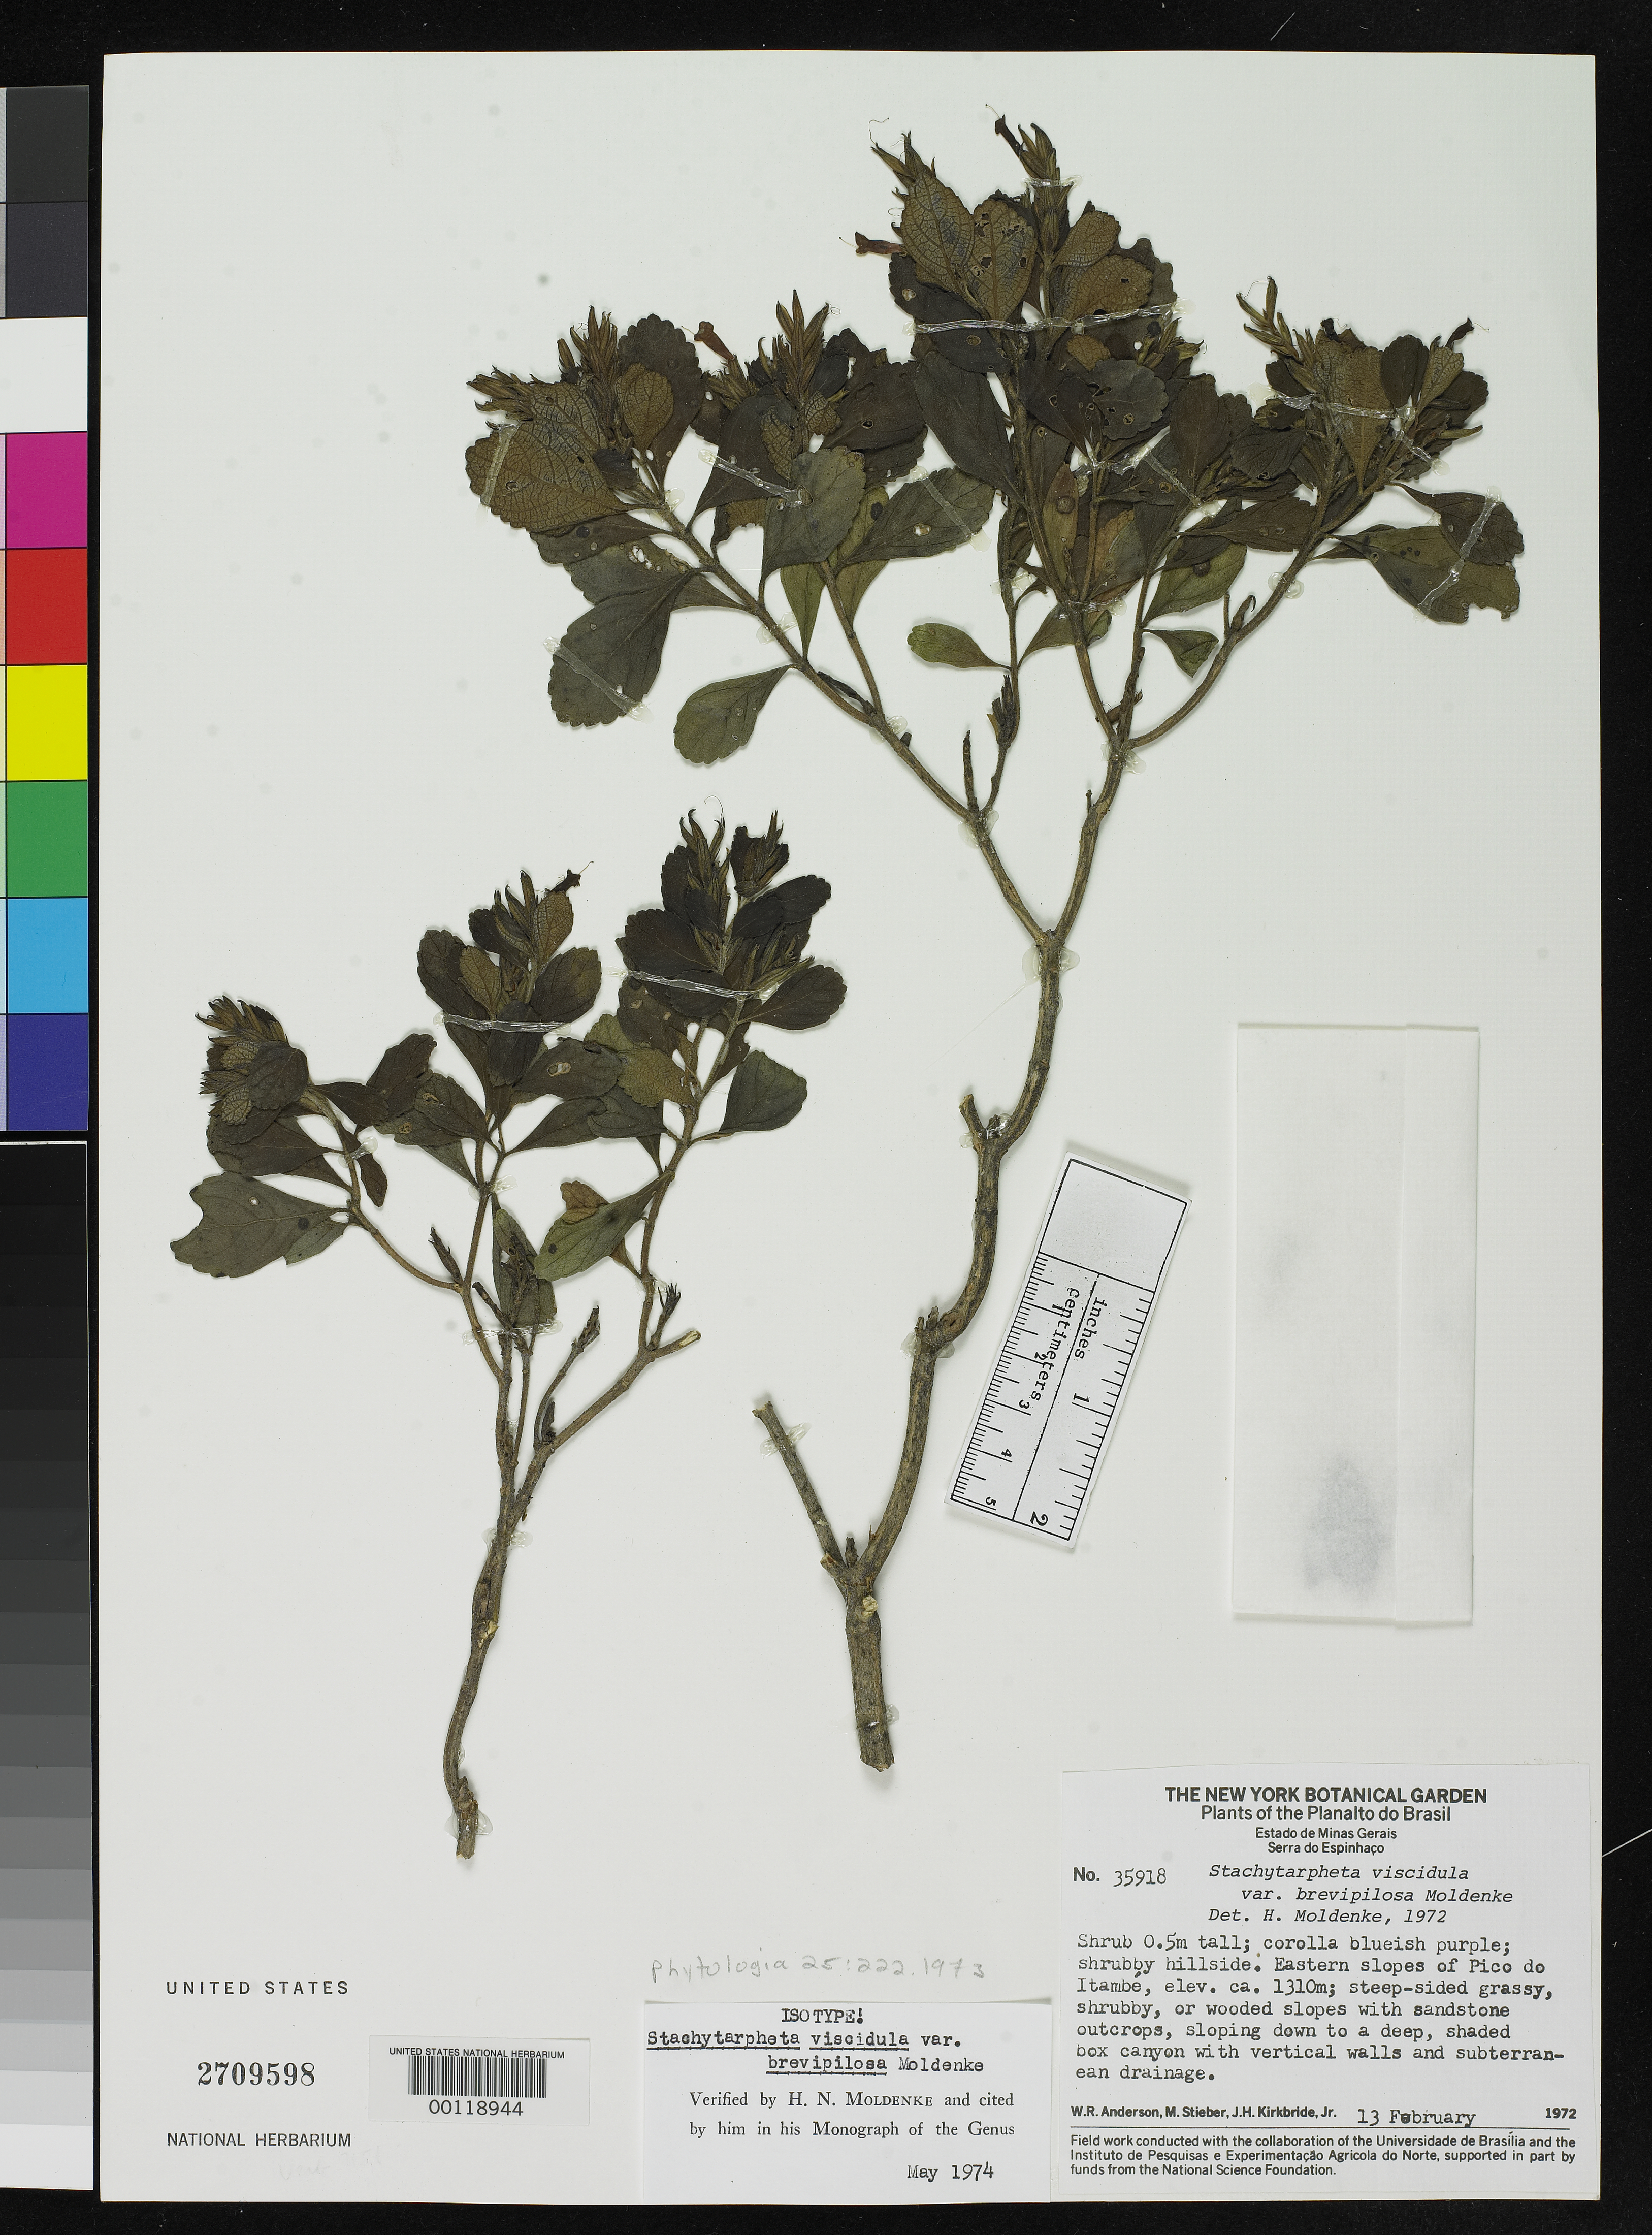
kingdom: Plantae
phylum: Tracheophyta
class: Magnoliopsida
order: Lamiales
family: Verbenaceae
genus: Stachytarpheta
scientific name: Stachytarpheta viscidula var. brevipilosa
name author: Moldenke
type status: Isotype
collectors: W. R. Anderson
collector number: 35918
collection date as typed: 13 Feb 1972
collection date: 1972-02-13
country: Brazil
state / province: Minas Gerais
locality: Serra do Espinhaco, Pico do Itambe.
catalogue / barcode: US 2709598